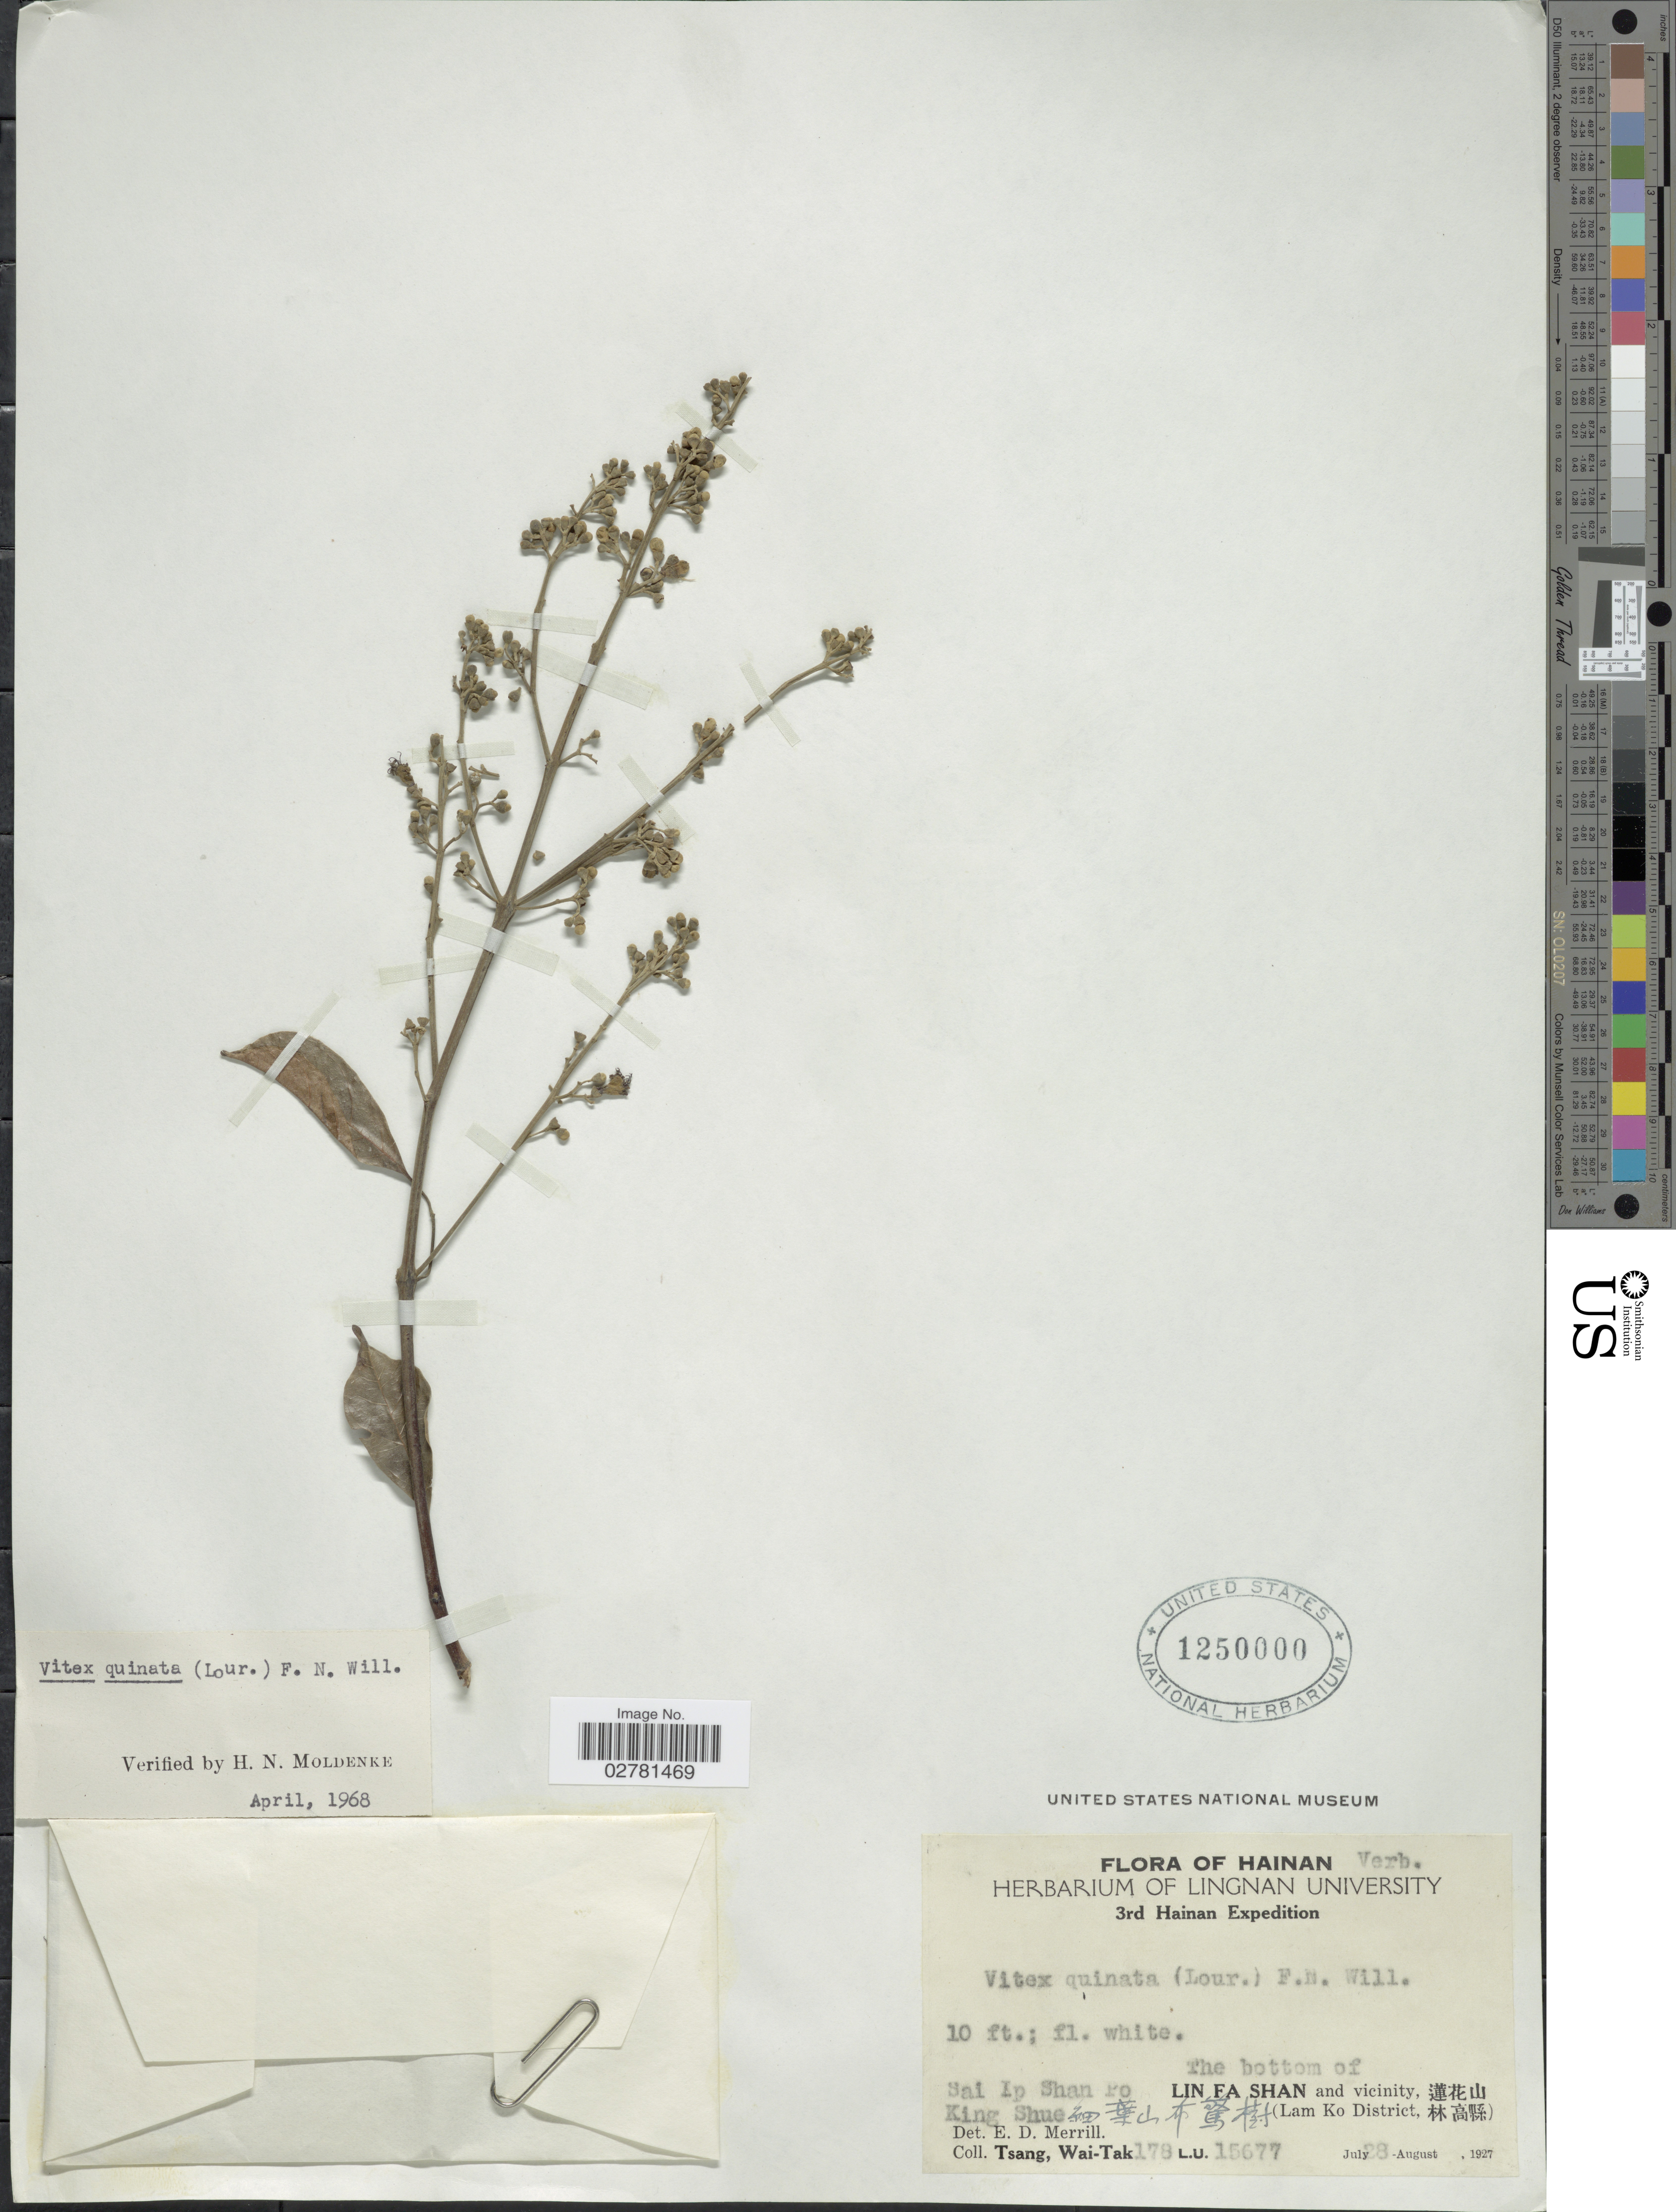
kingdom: Plantae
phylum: Tracheophyta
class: Magnoliopsida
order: Lamiales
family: Lamiaceae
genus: Vitex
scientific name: Vitex quinata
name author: (Lour.) F.N. Williams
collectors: W. T. Tsang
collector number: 178L.U.15677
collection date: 1927-07-28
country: China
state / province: Hainan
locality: The bottom of Lin Fa Shan and vicinity, X. Sai Ip Shan Po. King Shue X. (Lam Ko District, X).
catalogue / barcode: US 1250000